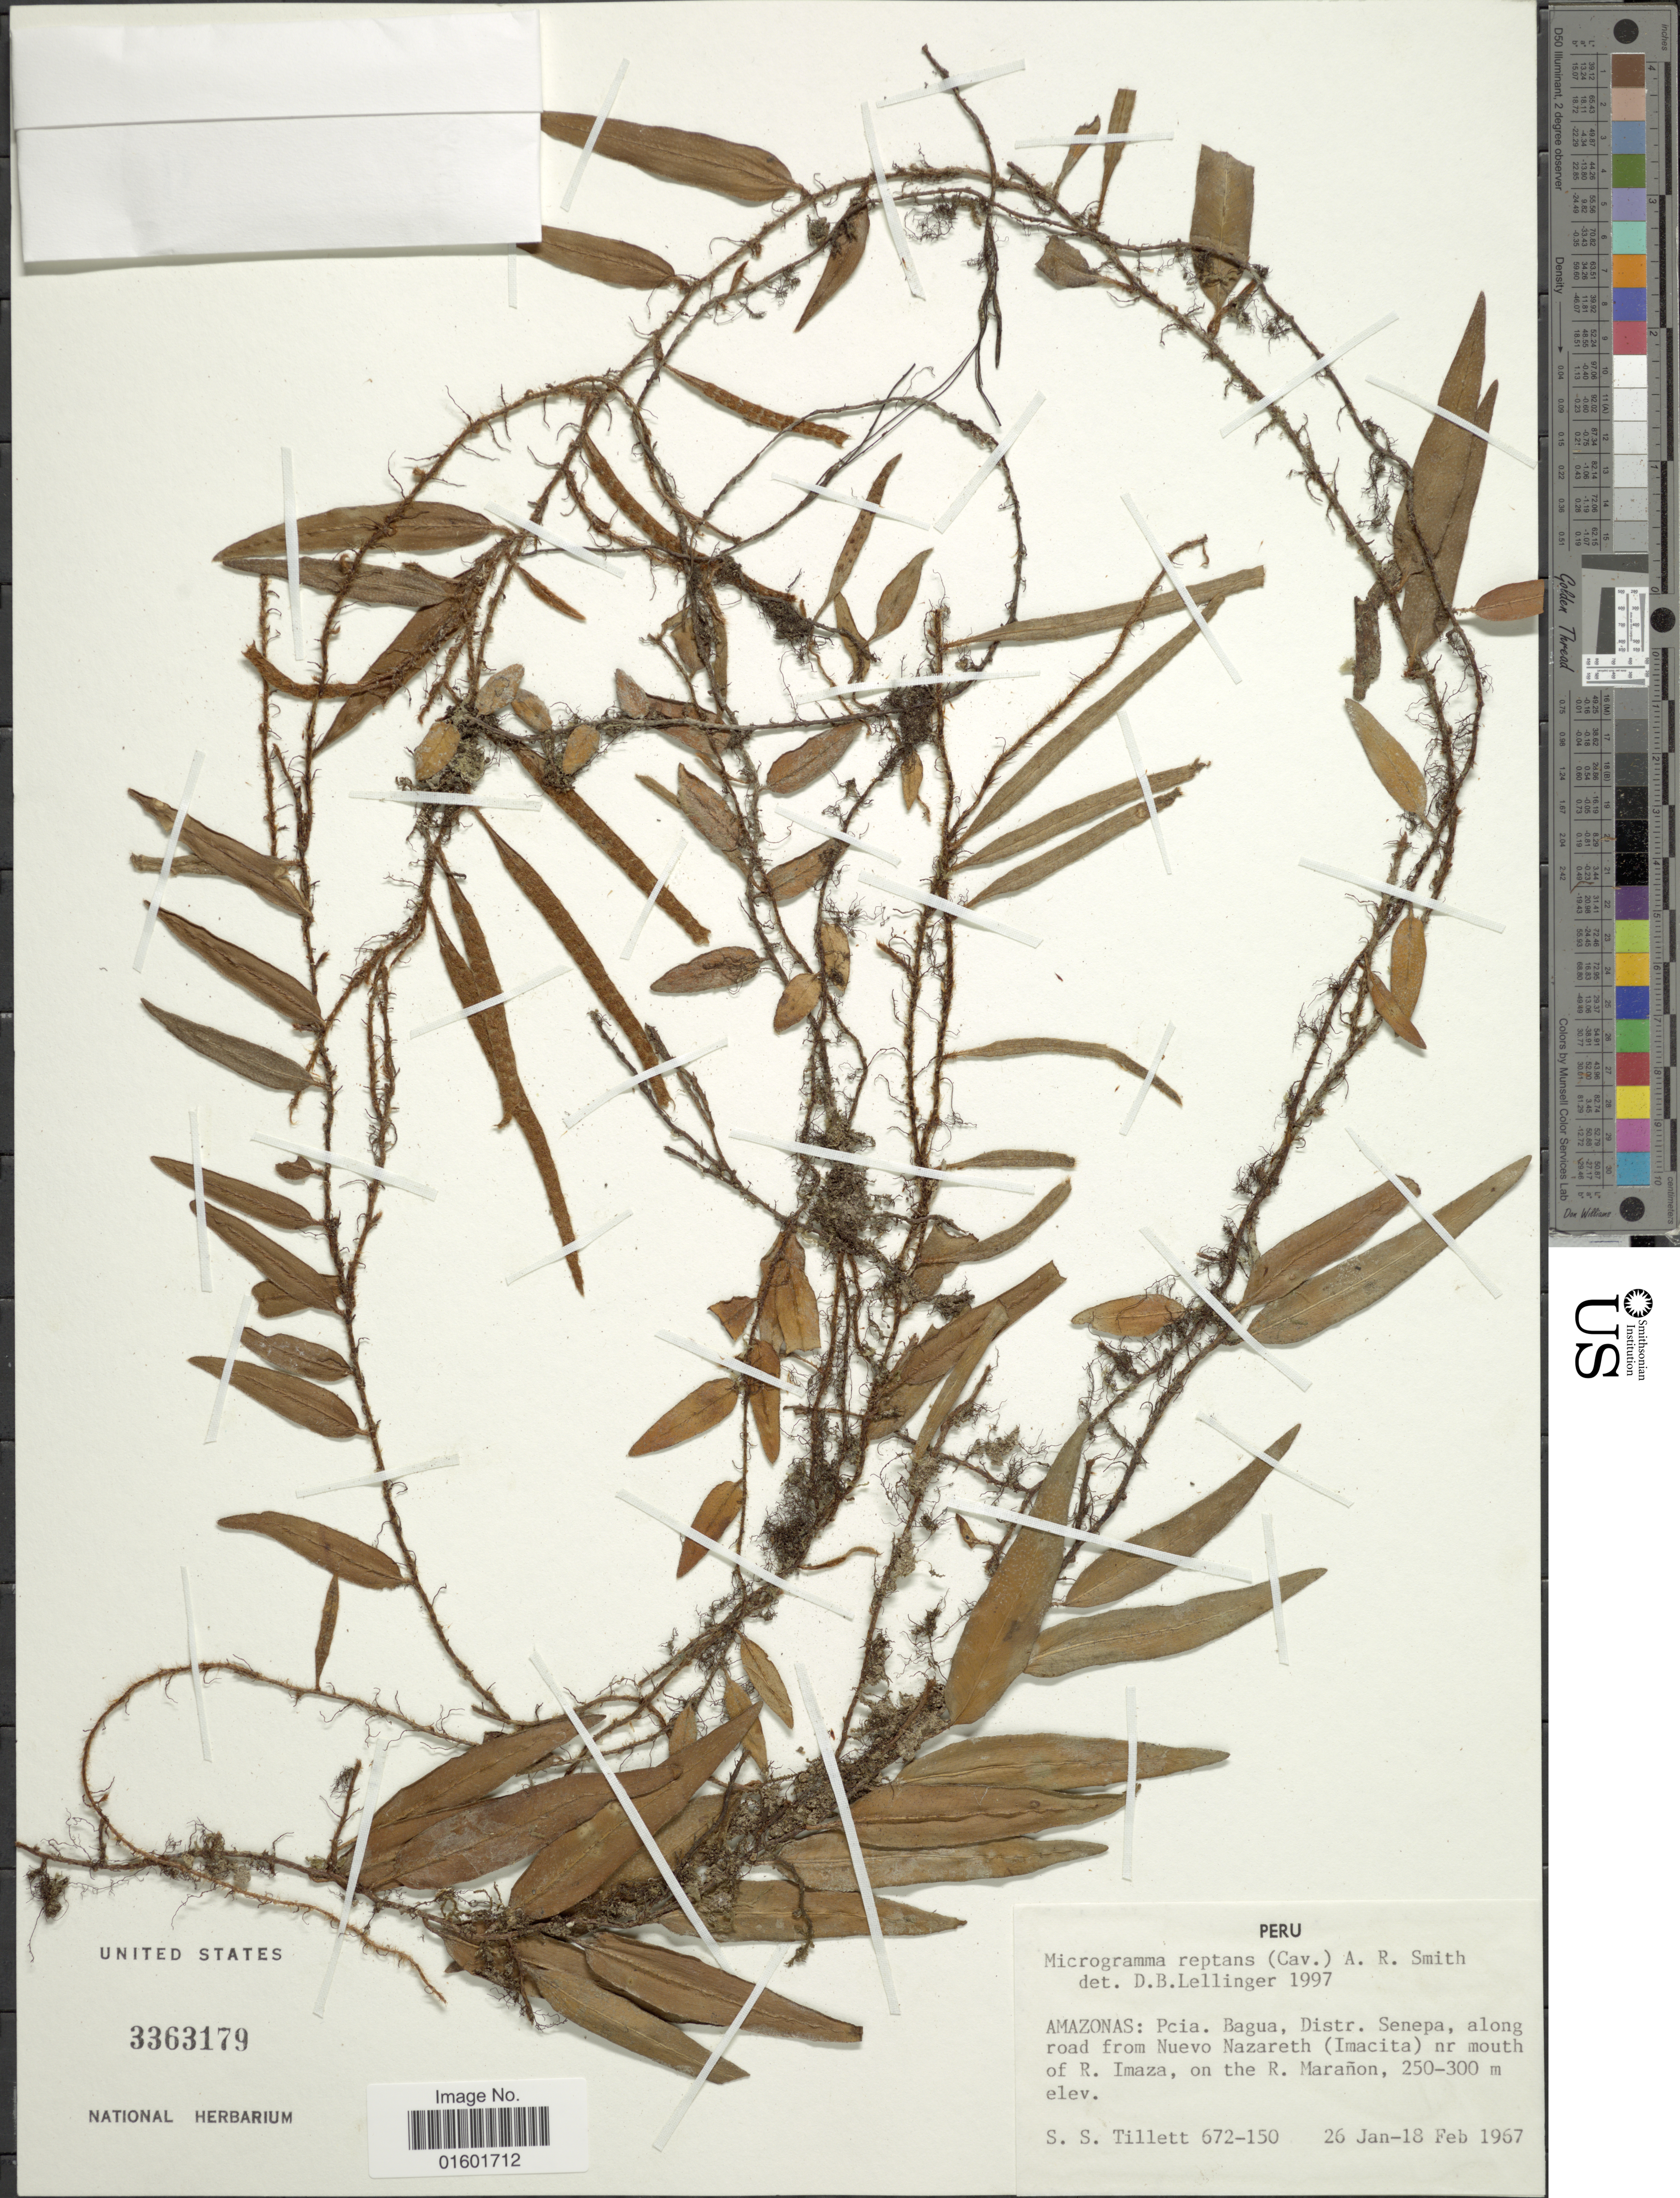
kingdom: Plantae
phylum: Tracheophyta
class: Polypodiopsida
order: Polypodiales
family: Polypodiaceae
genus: Microgramma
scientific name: Microgramma reptans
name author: (Cav.) A.R. Sm.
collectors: S. Tillett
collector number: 672-150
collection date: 1967-01-26/1967-02-18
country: Peru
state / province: Amazonas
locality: Pcia. Bagua, Distr. Senepa, along road from Nuevo Nazareth (Imacita) nr mouth of R. Imaza, on the R. Maranon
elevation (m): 250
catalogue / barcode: US 3363179